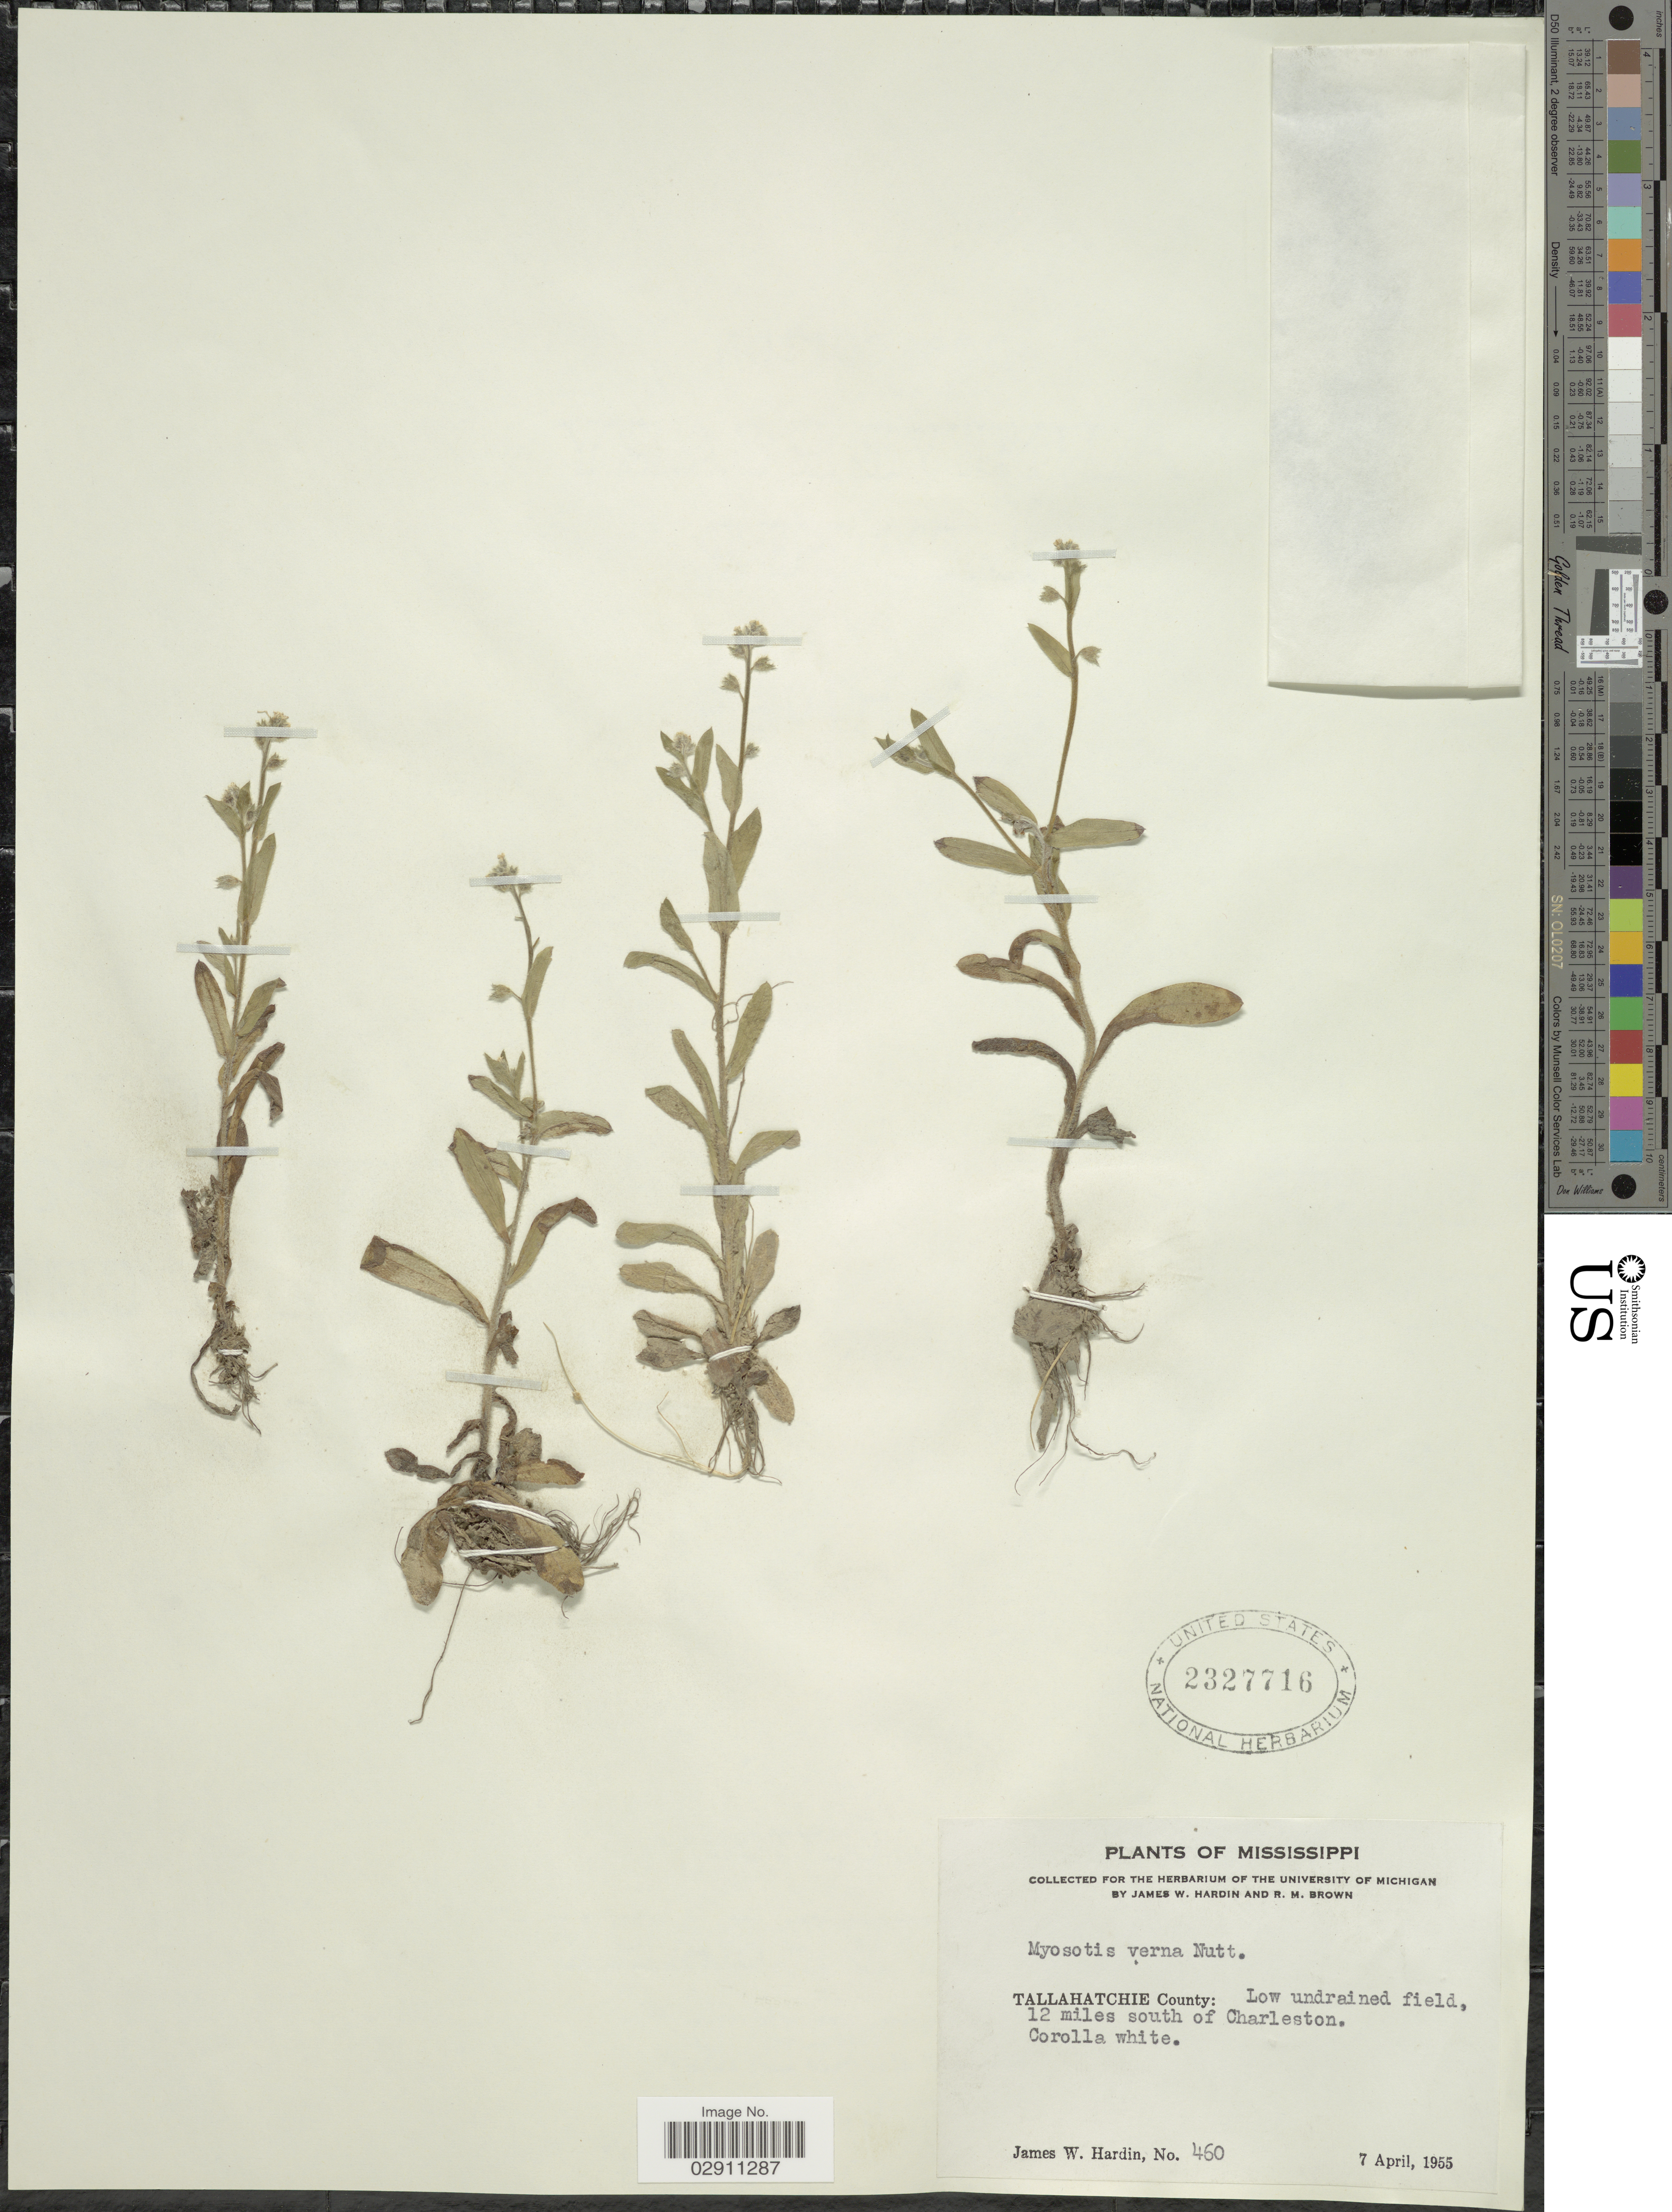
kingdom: Plantae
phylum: Tracheophyta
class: Magnoliopsida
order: Boraginales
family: Boraginaceae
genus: Myosotis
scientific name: Myosotis macrosperma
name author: Engelm.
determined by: Goldman, Doug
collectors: J. W. Hardin & R. Brown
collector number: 460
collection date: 1955-04-07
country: United States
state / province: Mississippi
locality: Tallahatchie County: 12 miles south of Charleston.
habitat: Low undrained field.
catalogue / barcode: US 2327716